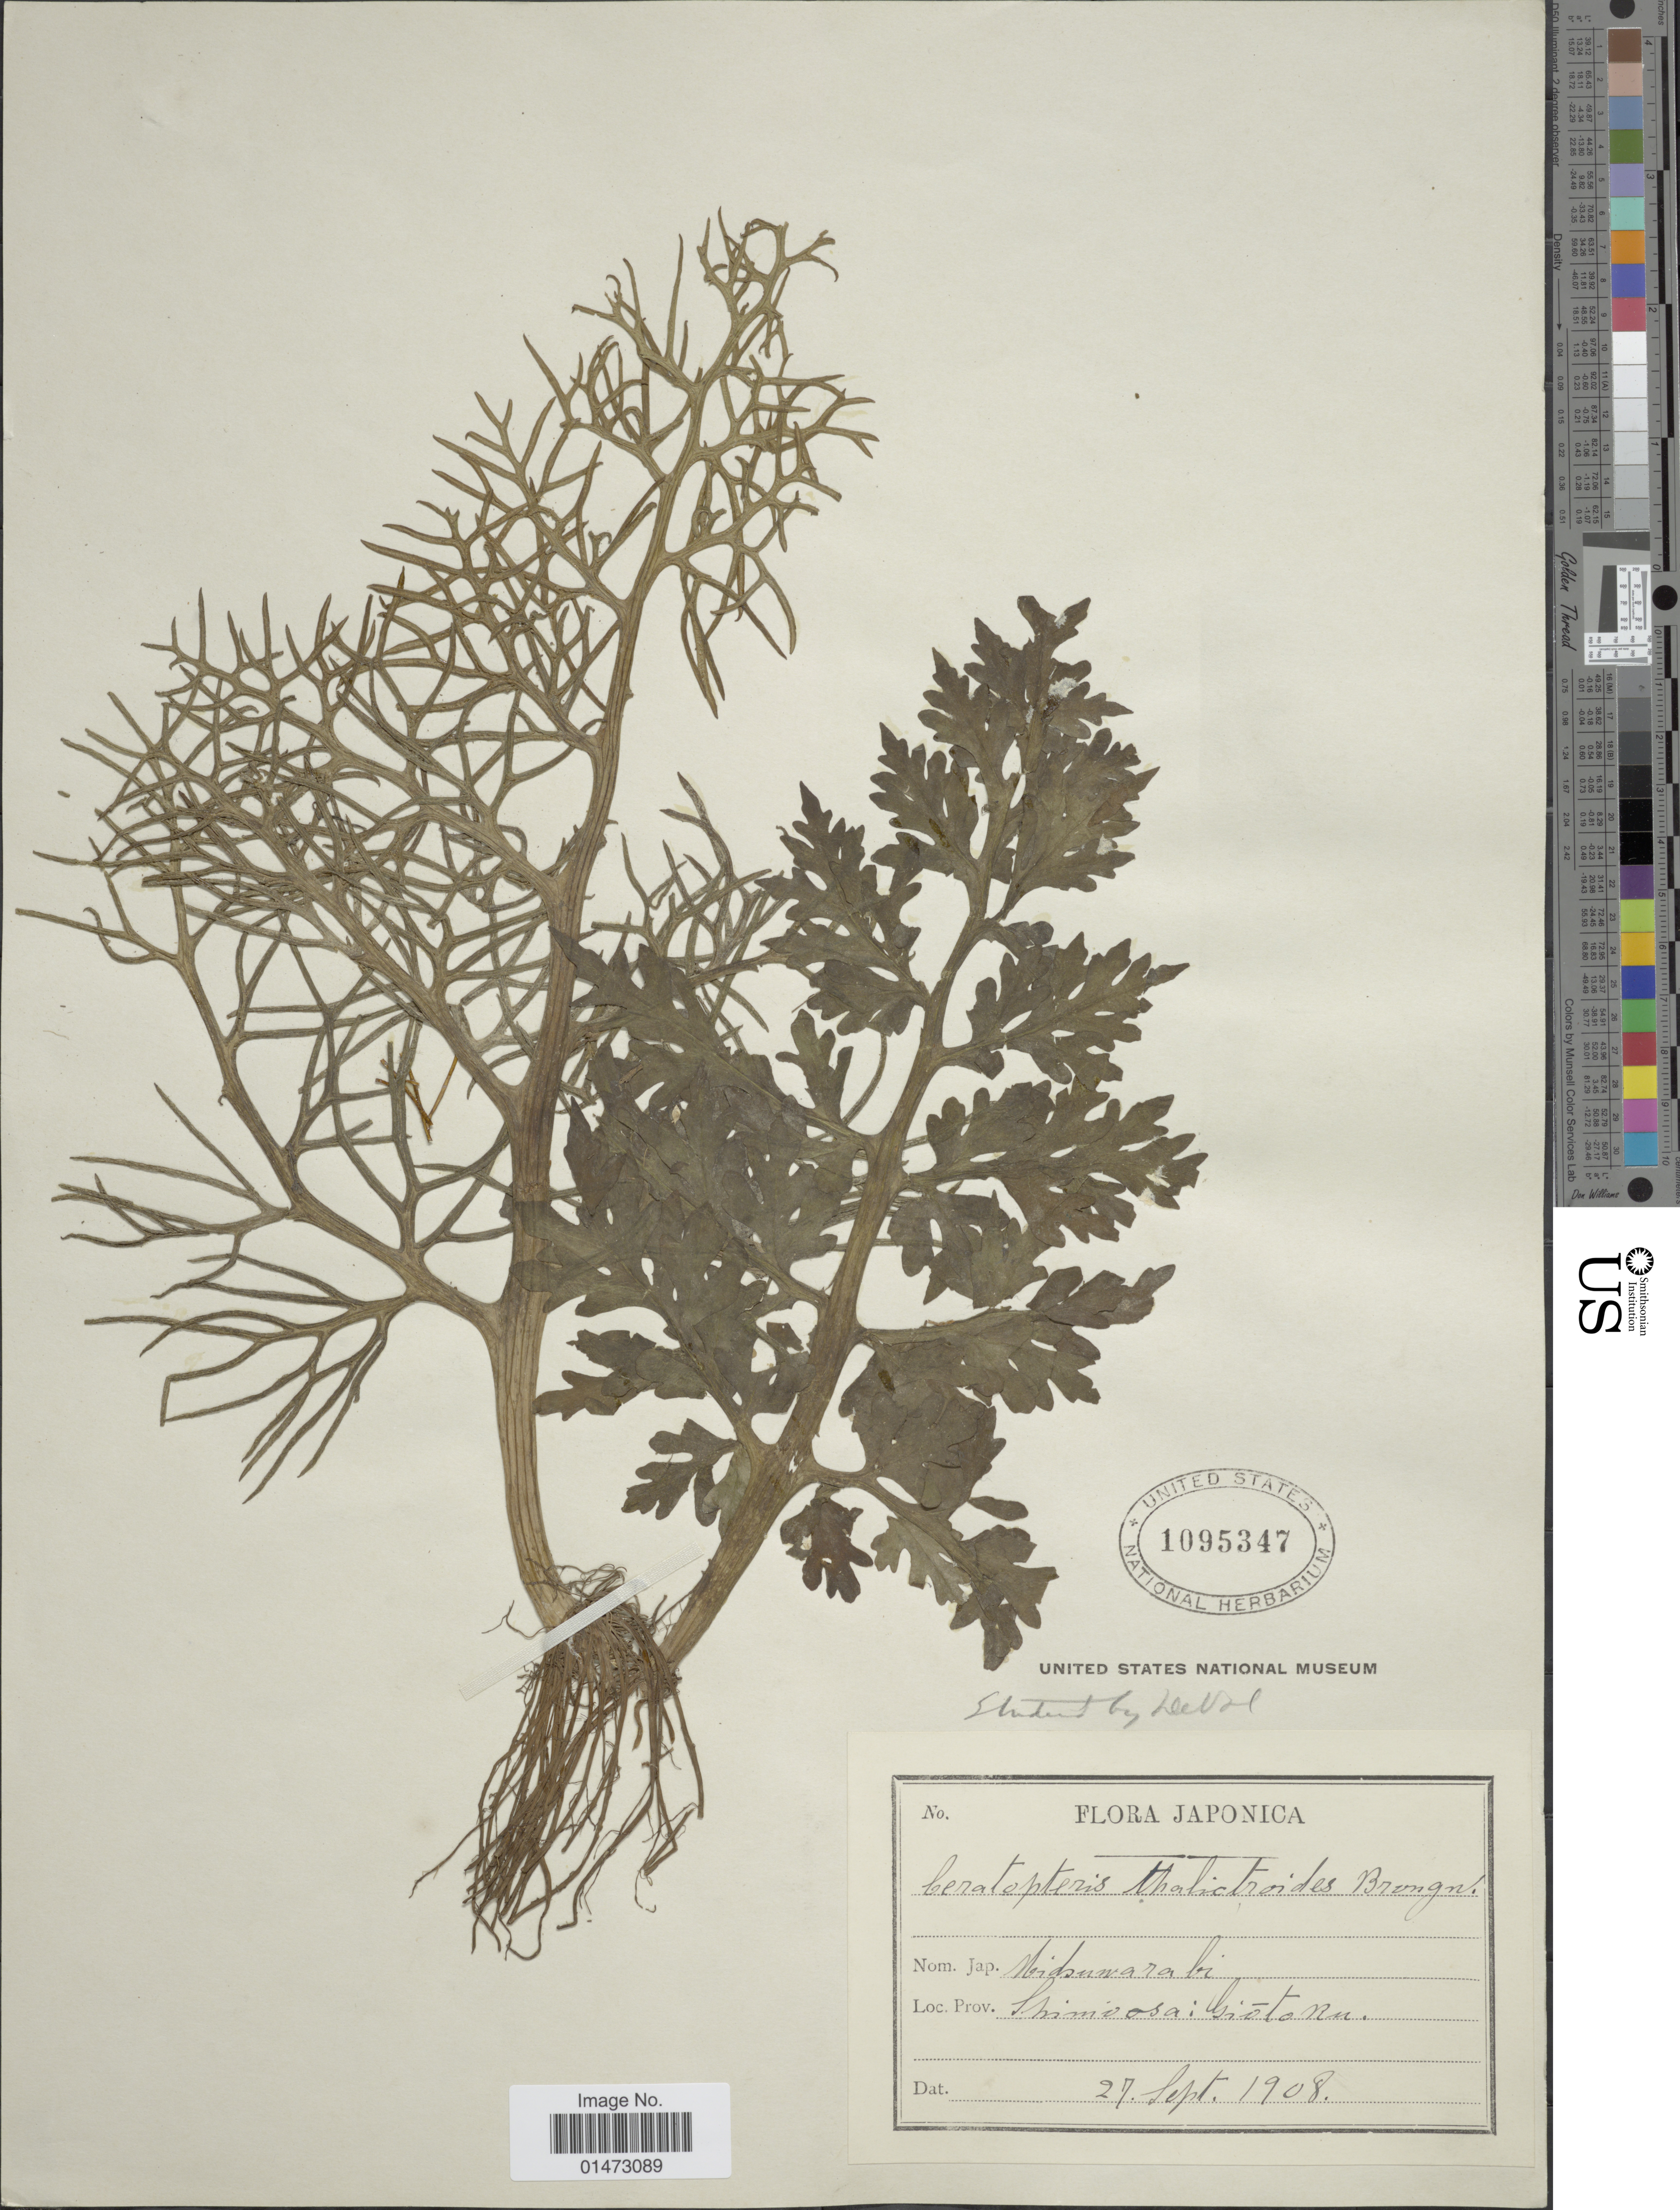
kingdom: Plantae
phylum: Tracheophyta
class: Polypodiopsida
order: Polypodiales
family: Pteridaceae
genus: Ceratopteris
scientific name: Ceratopteris thalictroides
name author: (L.) Brongn.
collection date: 1908-09-27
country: Japan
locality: Shimiosa: Giotoku.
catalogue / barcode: US 1095347